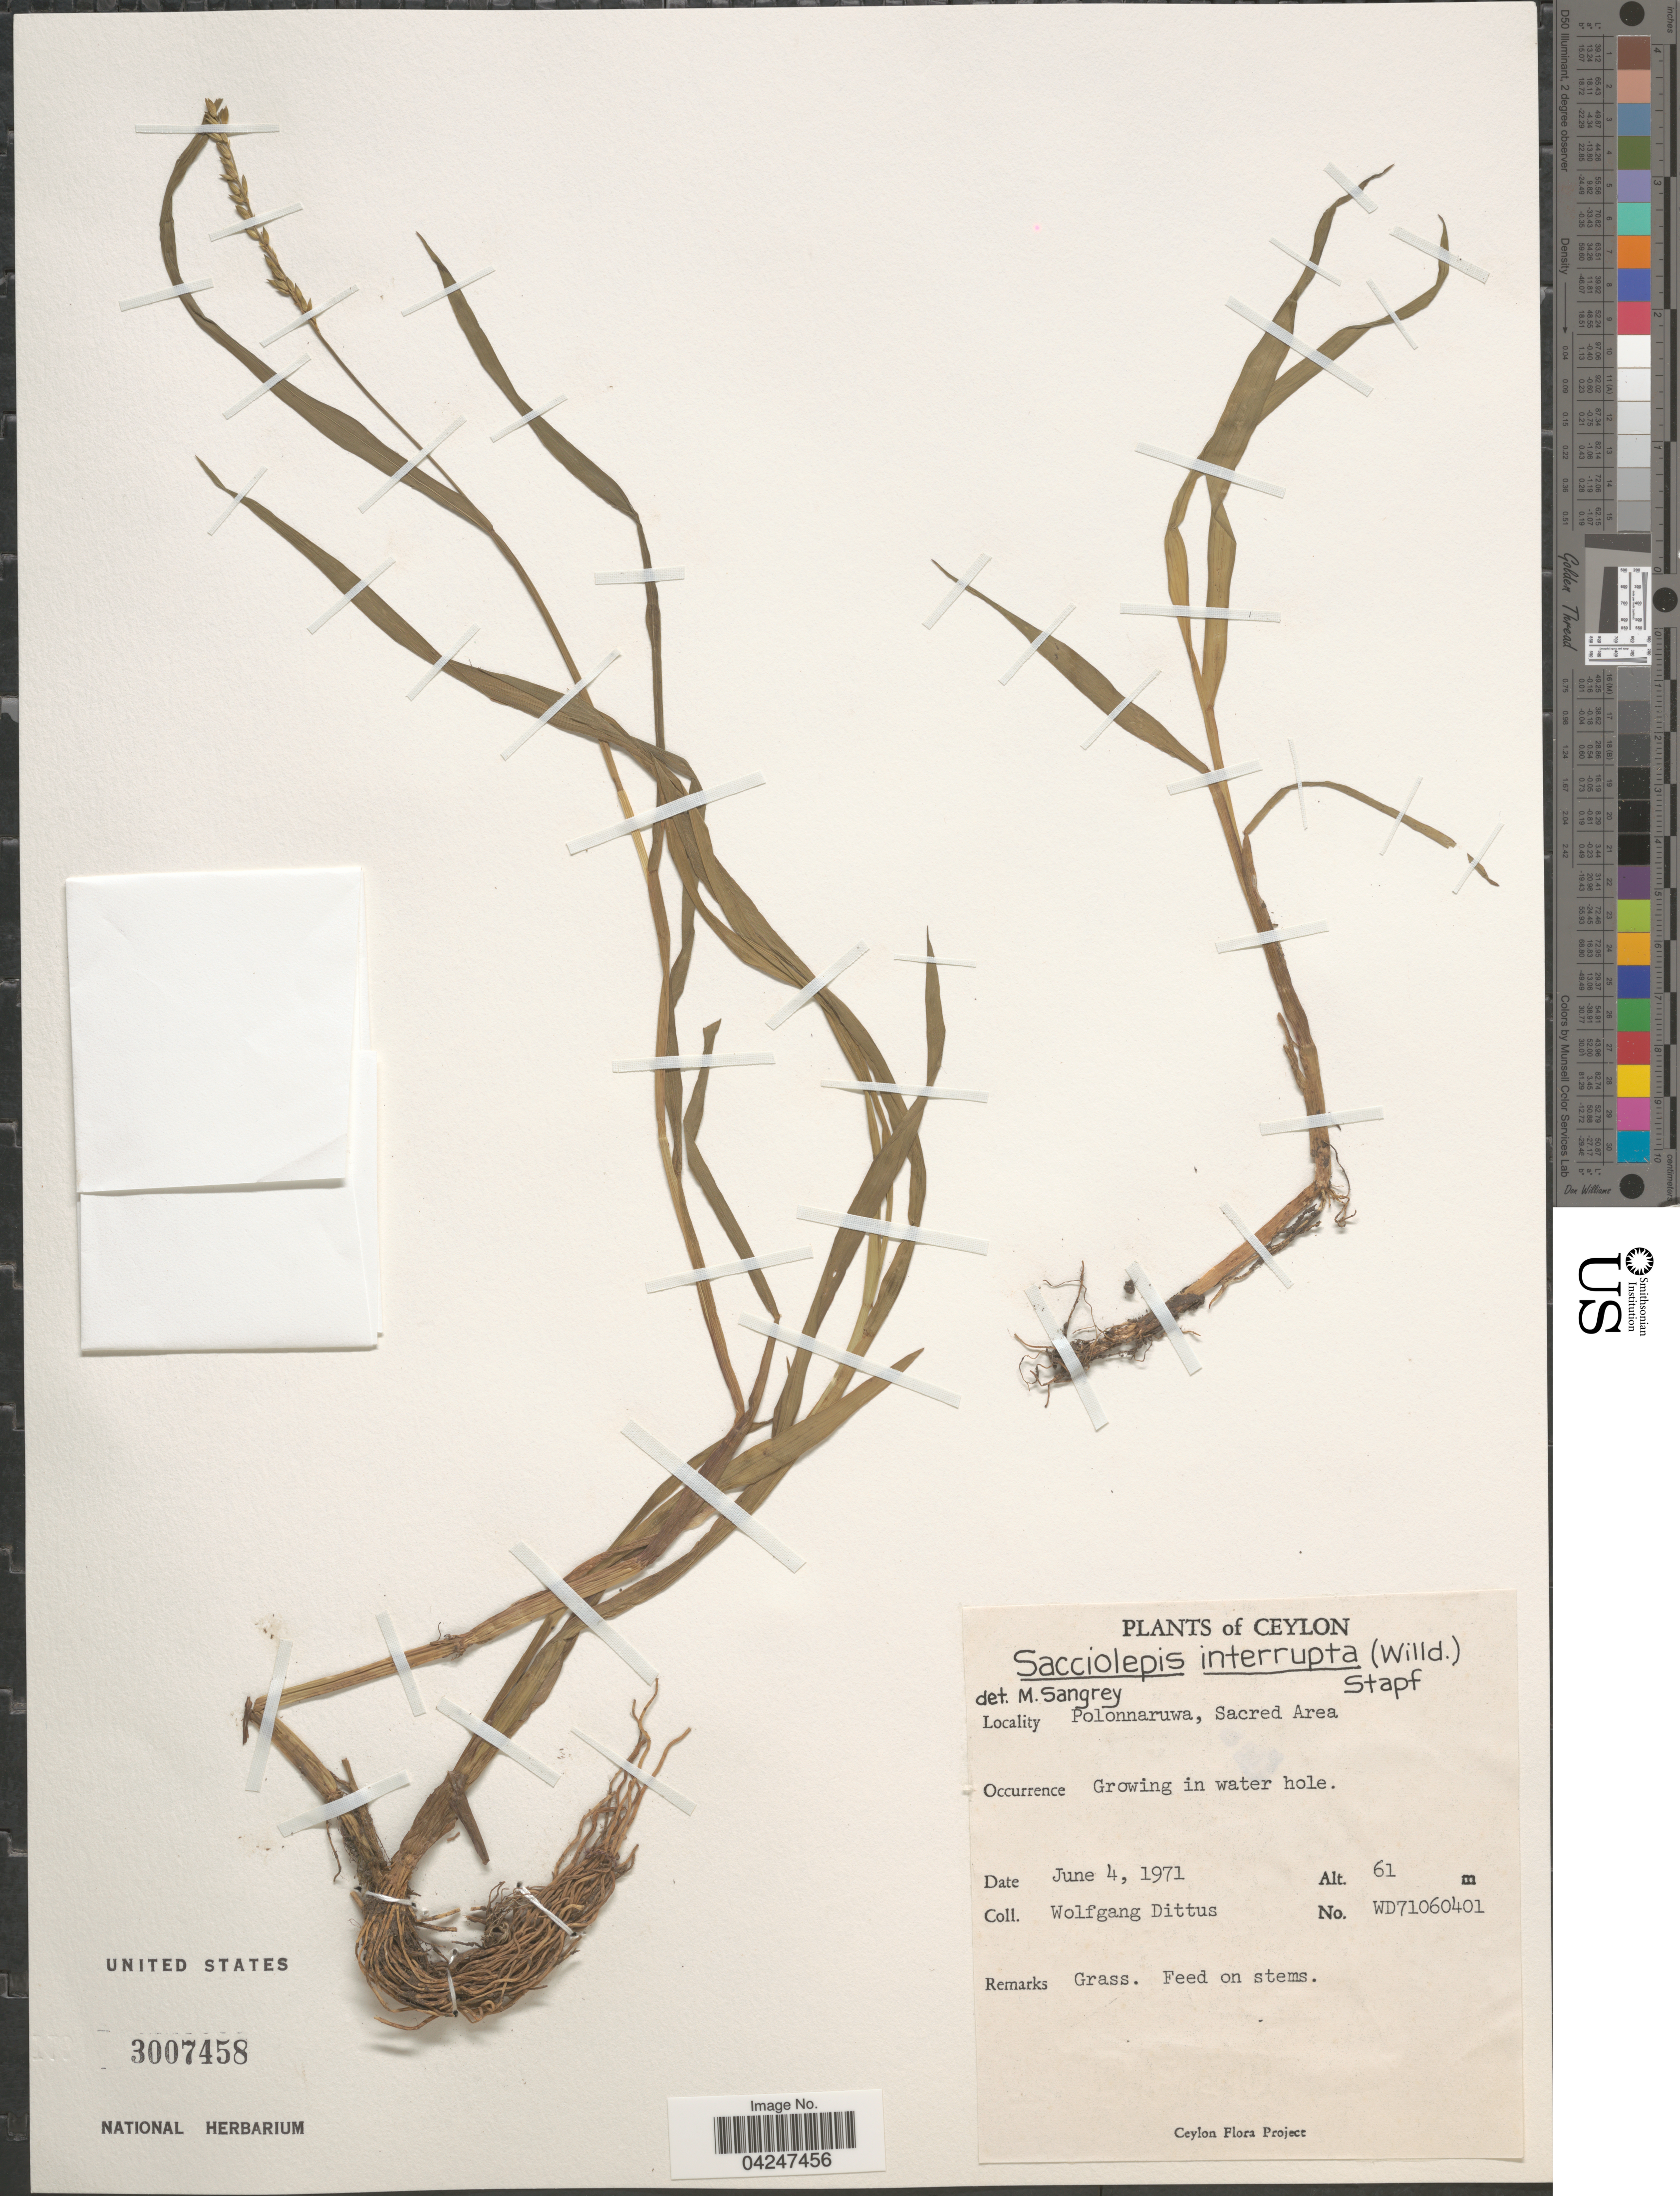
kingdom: Plantae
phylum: Tracheophyta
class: Liliopsida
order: Poales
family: Poaceae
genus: Sacciolepis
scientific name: Sacciolepis interrupta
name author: (Willd.) Stapf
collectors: W. Dittus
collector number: WD71060401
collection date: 1971-06-04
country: Sri Lanka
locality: Ceylon. Polonnaruwa, Sacred Area. In water hole.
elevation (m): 61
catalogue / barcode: US 3007458